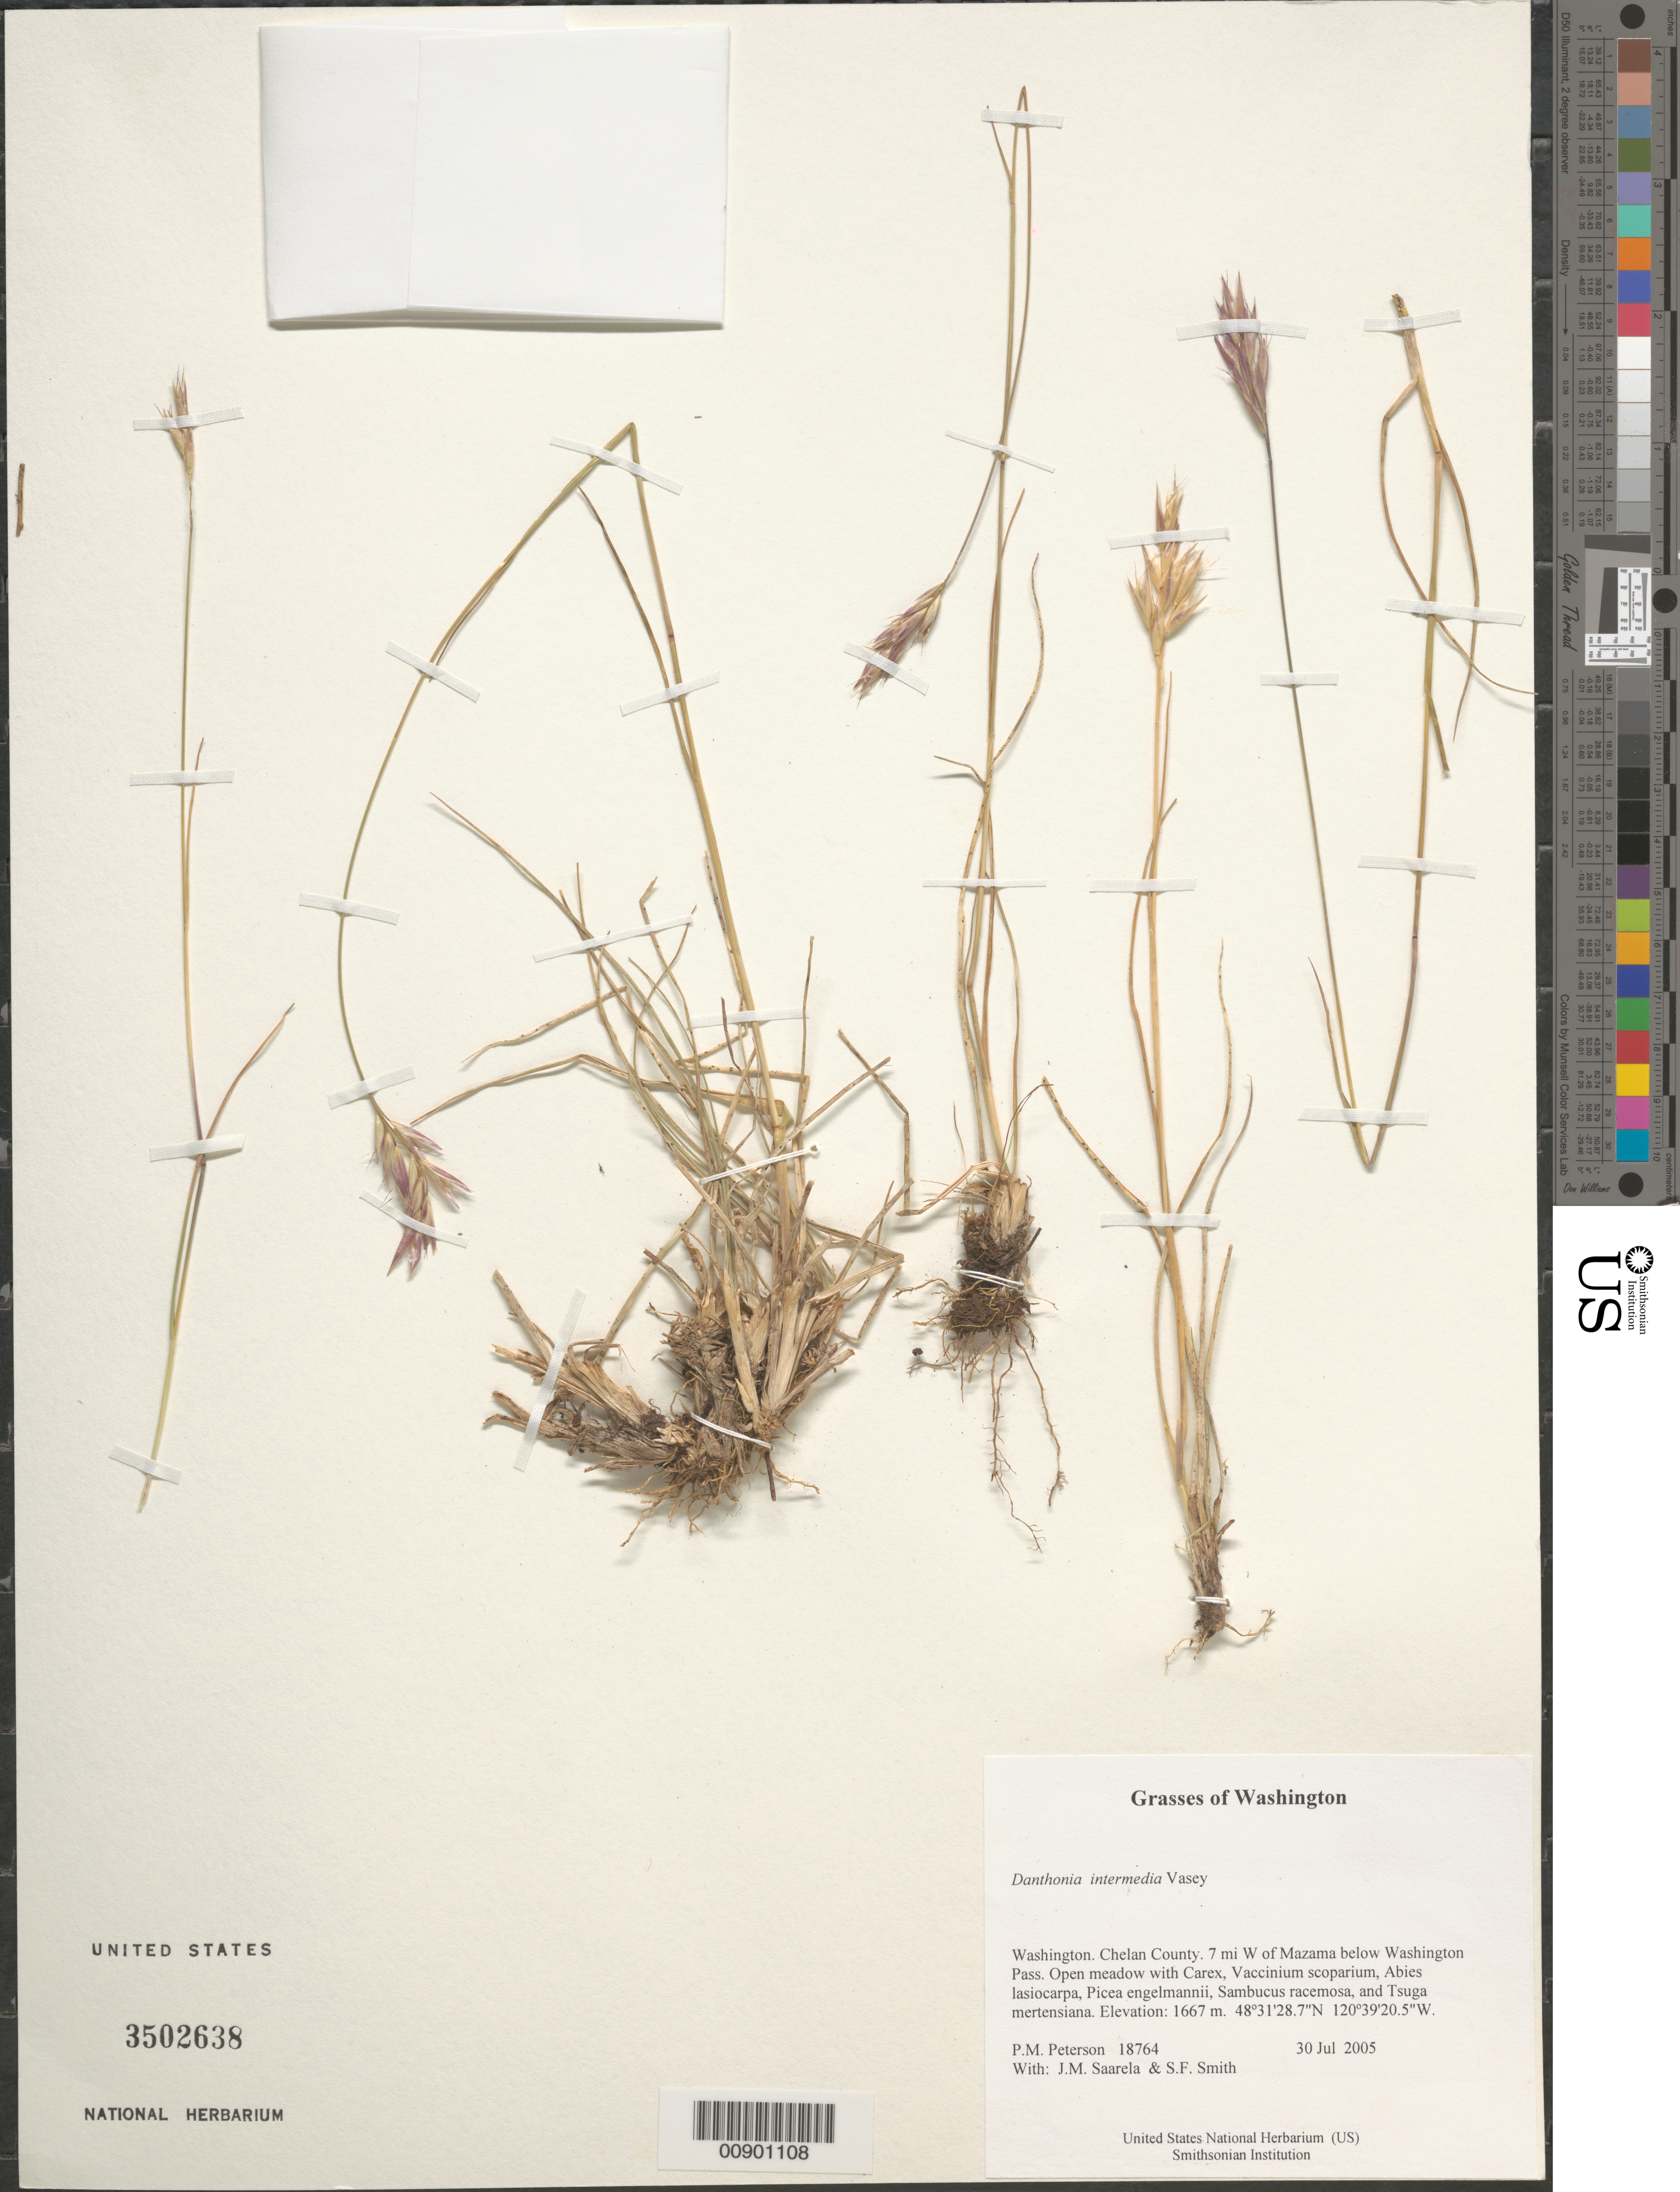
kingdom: Plantae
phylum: Tracheophyta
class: Liliopsida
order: Poales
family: Poaceae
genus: Danthonia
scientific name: Danthonia intermedia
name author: Vasey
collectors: P. M. Peterson, J. Saarela & S.F. Smith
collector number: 18764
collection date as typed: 30 Jul 2004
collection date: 2004-07-30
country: United States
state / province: Washington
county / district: Chelan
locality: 7 mi W of Mazama below Washington Pass. Open meadow with Carex, Vaccinium scoparium, Abies lasiocarpa, Picea engelmannii, Sambucus racemosa, and Tsuga mertensiana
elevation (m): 1667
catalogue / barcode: US 3502638